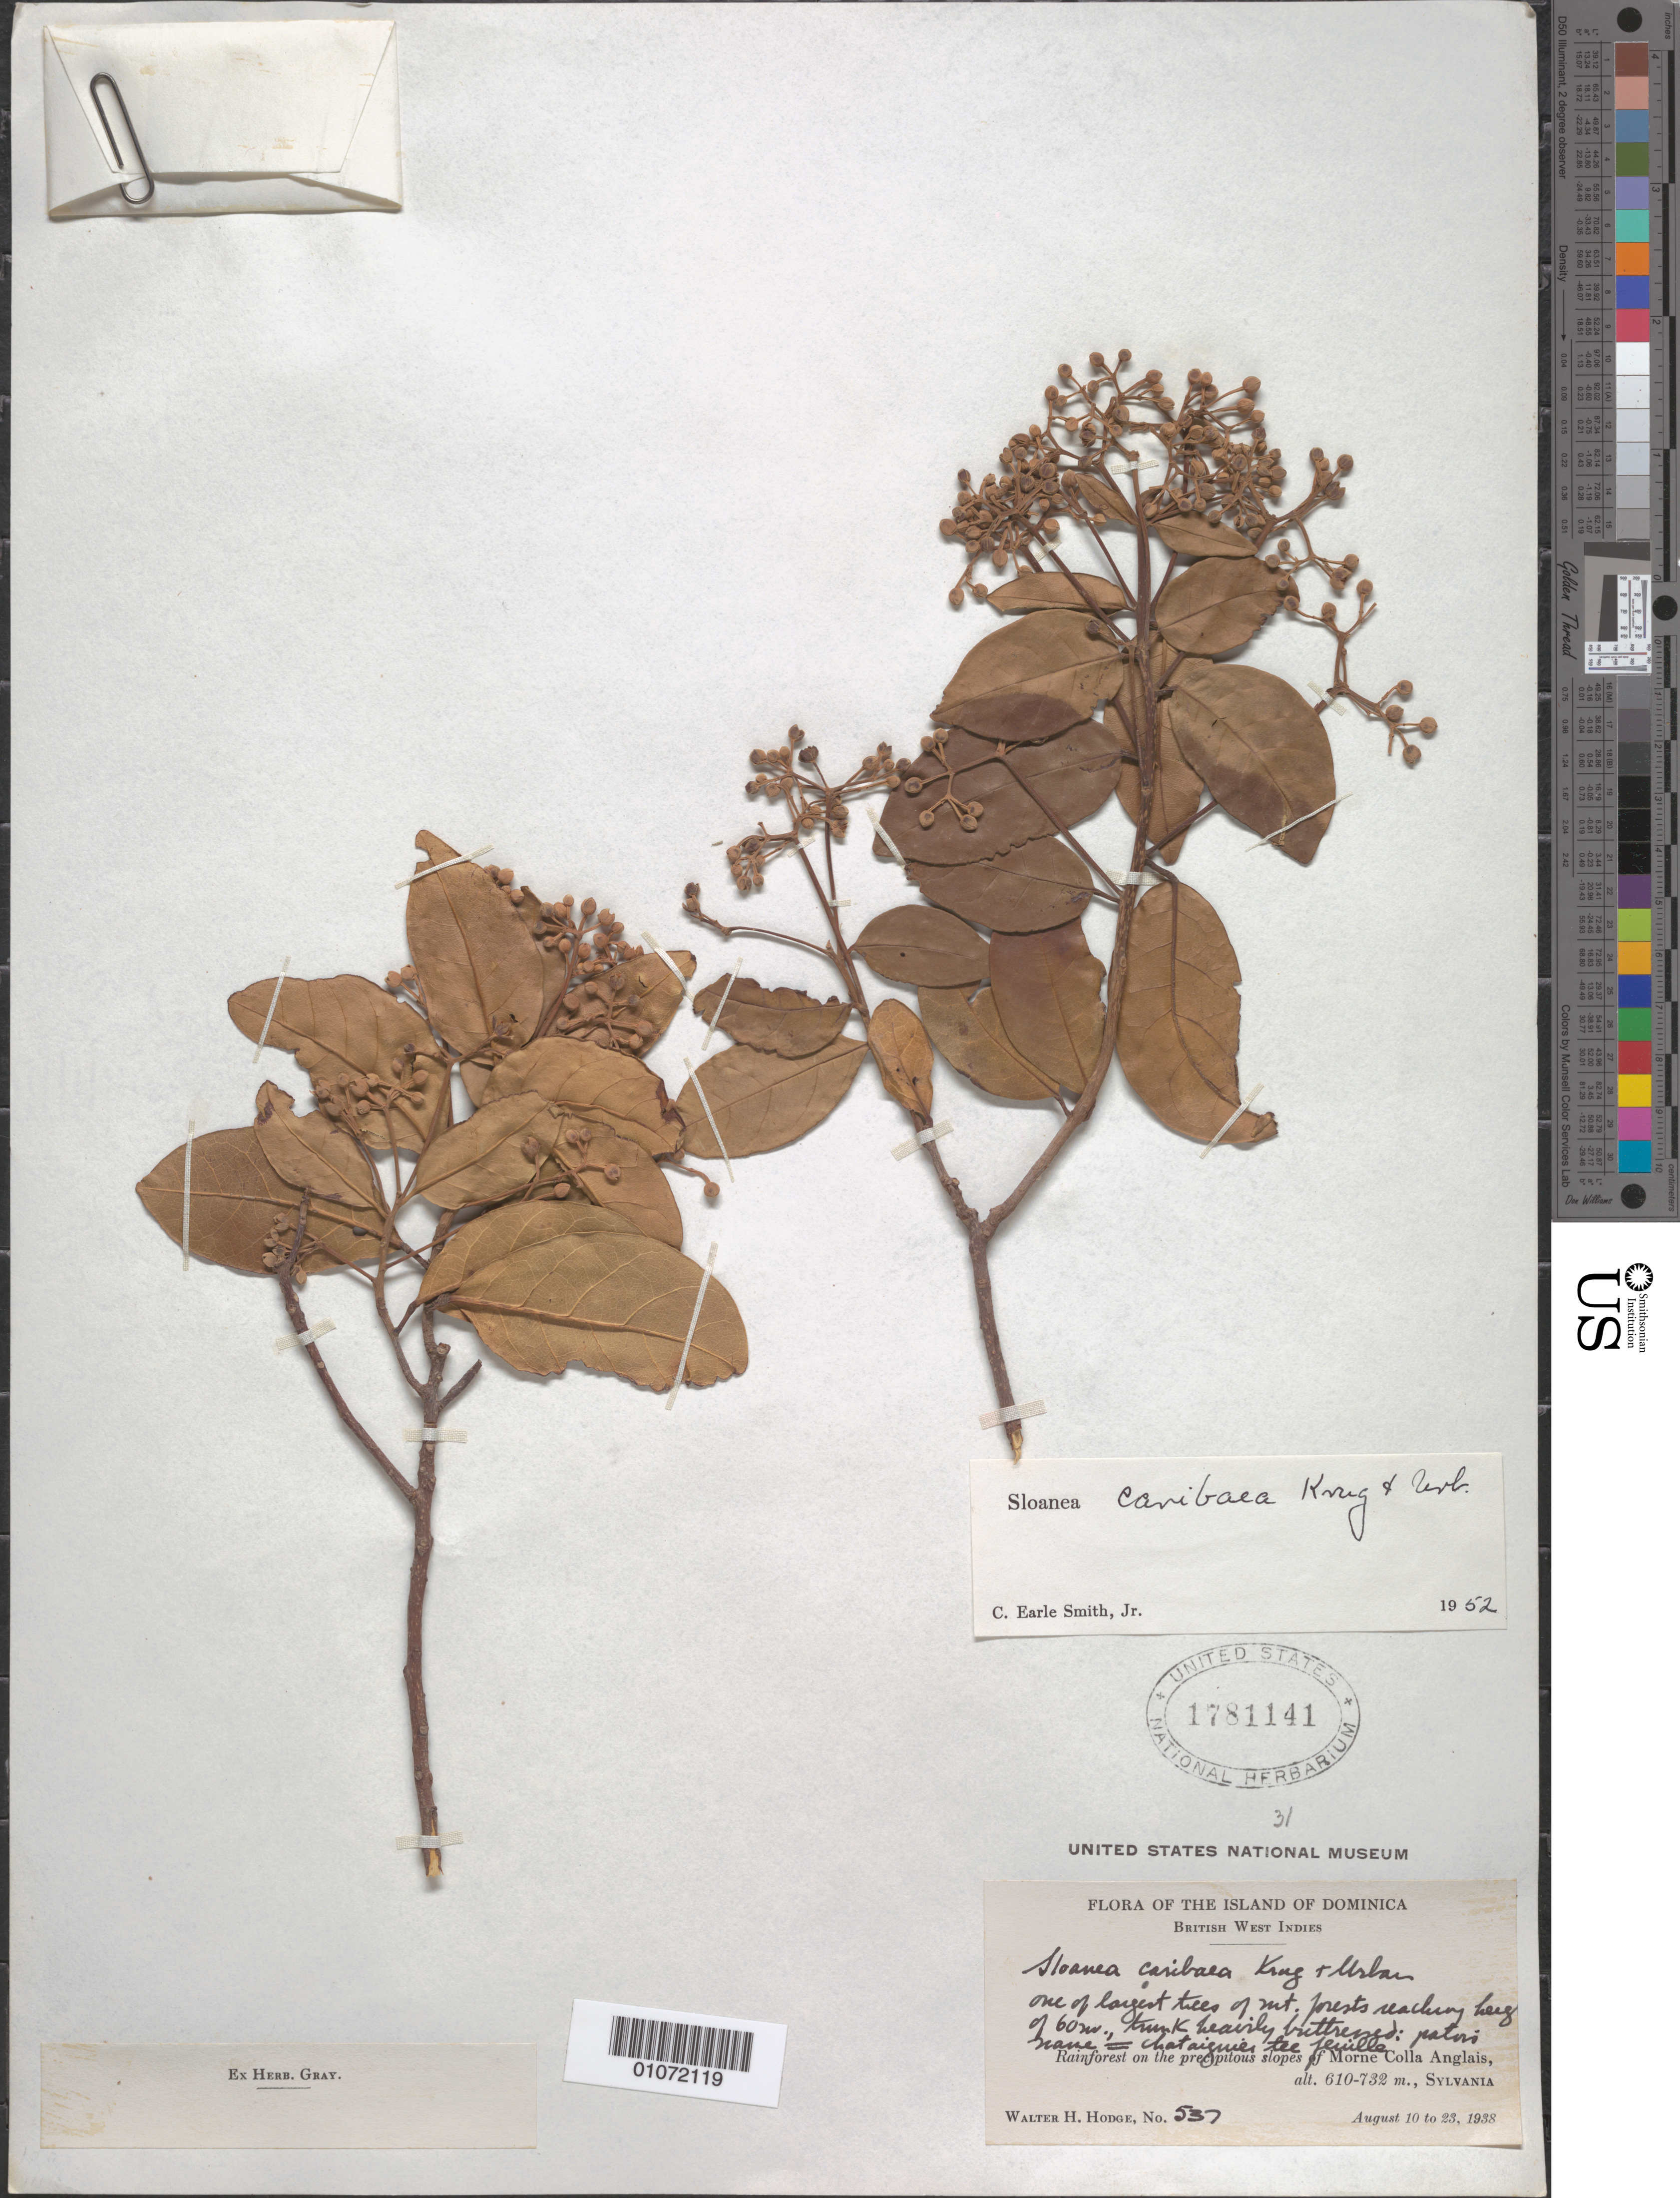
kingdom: Plantae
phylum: Tracheophyta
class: Magnoliopsida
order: Oxalidales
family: Elaeocarpaceae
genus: Sloanea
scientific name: Sloanea caribaea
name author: Krug & Urb. in Duss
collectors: W. Hodge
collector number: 537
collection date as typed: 10 Aug 1938 to 23 Aug 1938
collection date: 1938-08-10/1938-08-23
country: Dominica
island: Dominica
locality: Rainforest of the precipitous slopes of Morne Colla Anglais, Sylvania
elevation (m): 610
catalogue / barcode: US 1781141